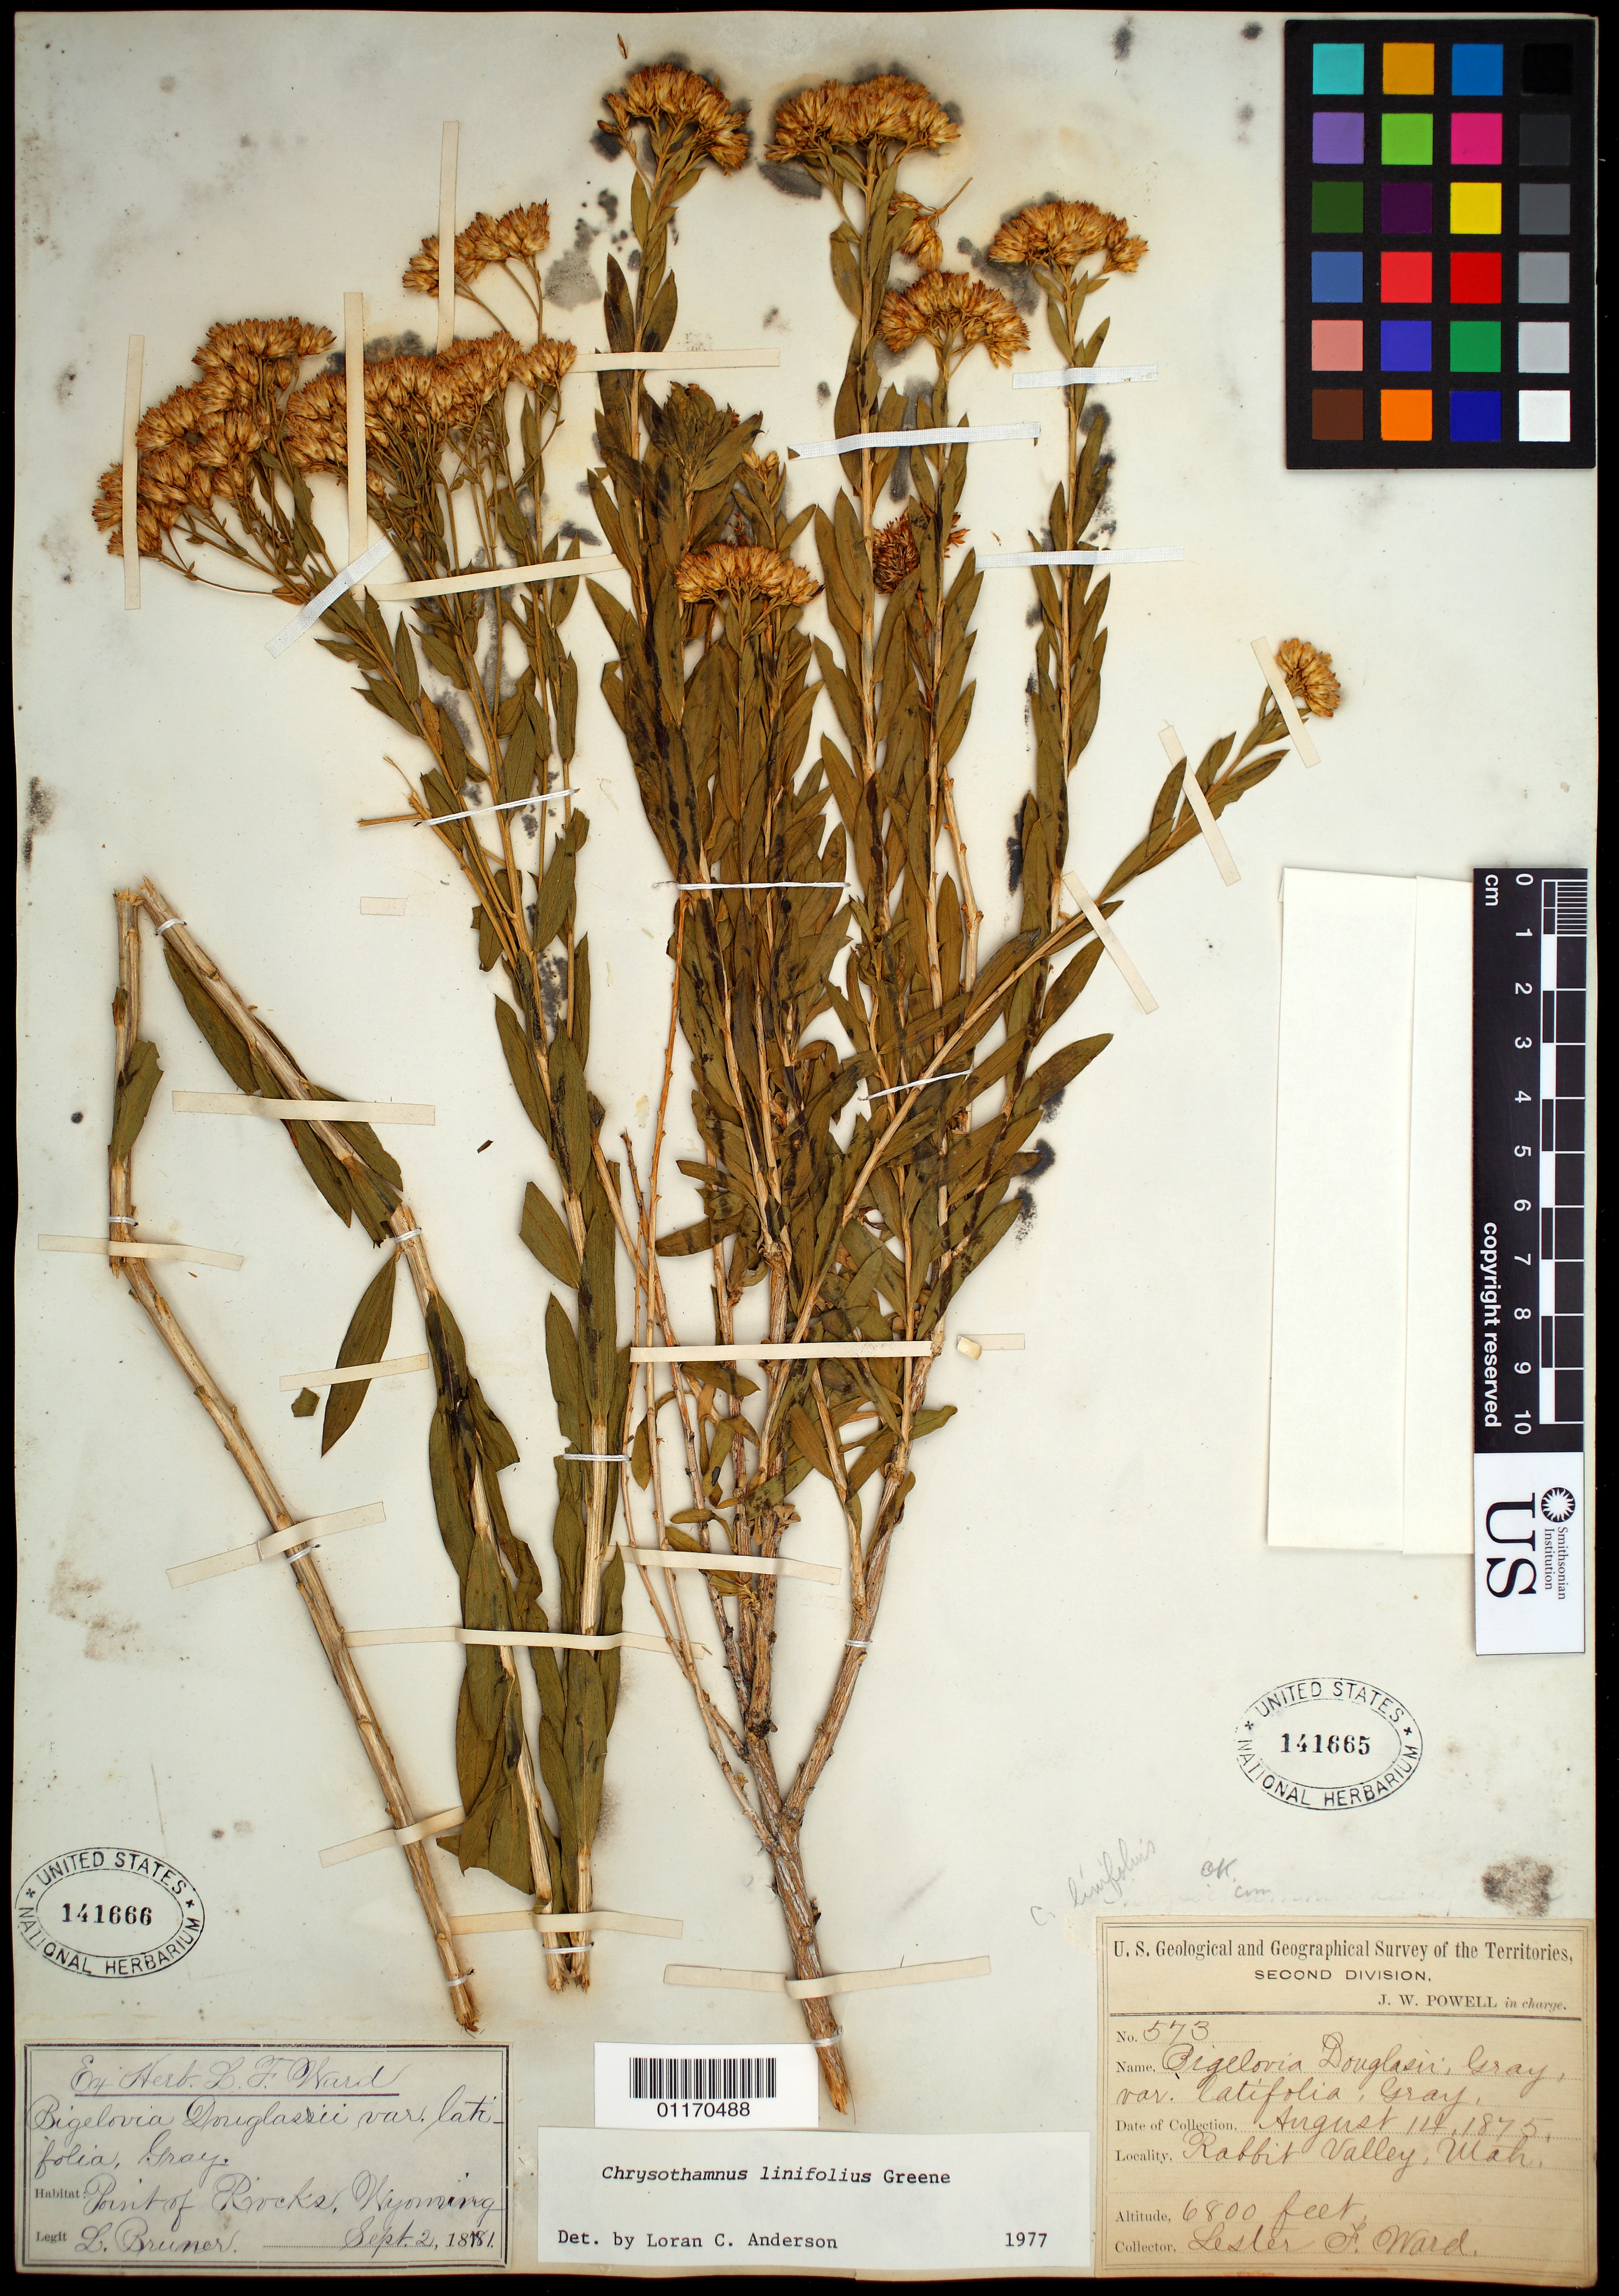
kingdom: Plantae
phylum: Tracheophyta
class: Magnoliopsida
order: Asterales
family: Asteraceae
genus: Lorandersonia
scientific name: Lorandersonia linifolia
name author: (S.W. Greene) et al.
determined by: Urbatsch, Lowell E., Curator (LSU), Louisiana State University (UNITED STATES)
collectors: L. F. Ward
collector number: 573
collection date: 1875-08-14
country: United States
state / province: Utah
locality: Rabbit Valley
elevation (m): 2073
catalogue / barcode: US 141665